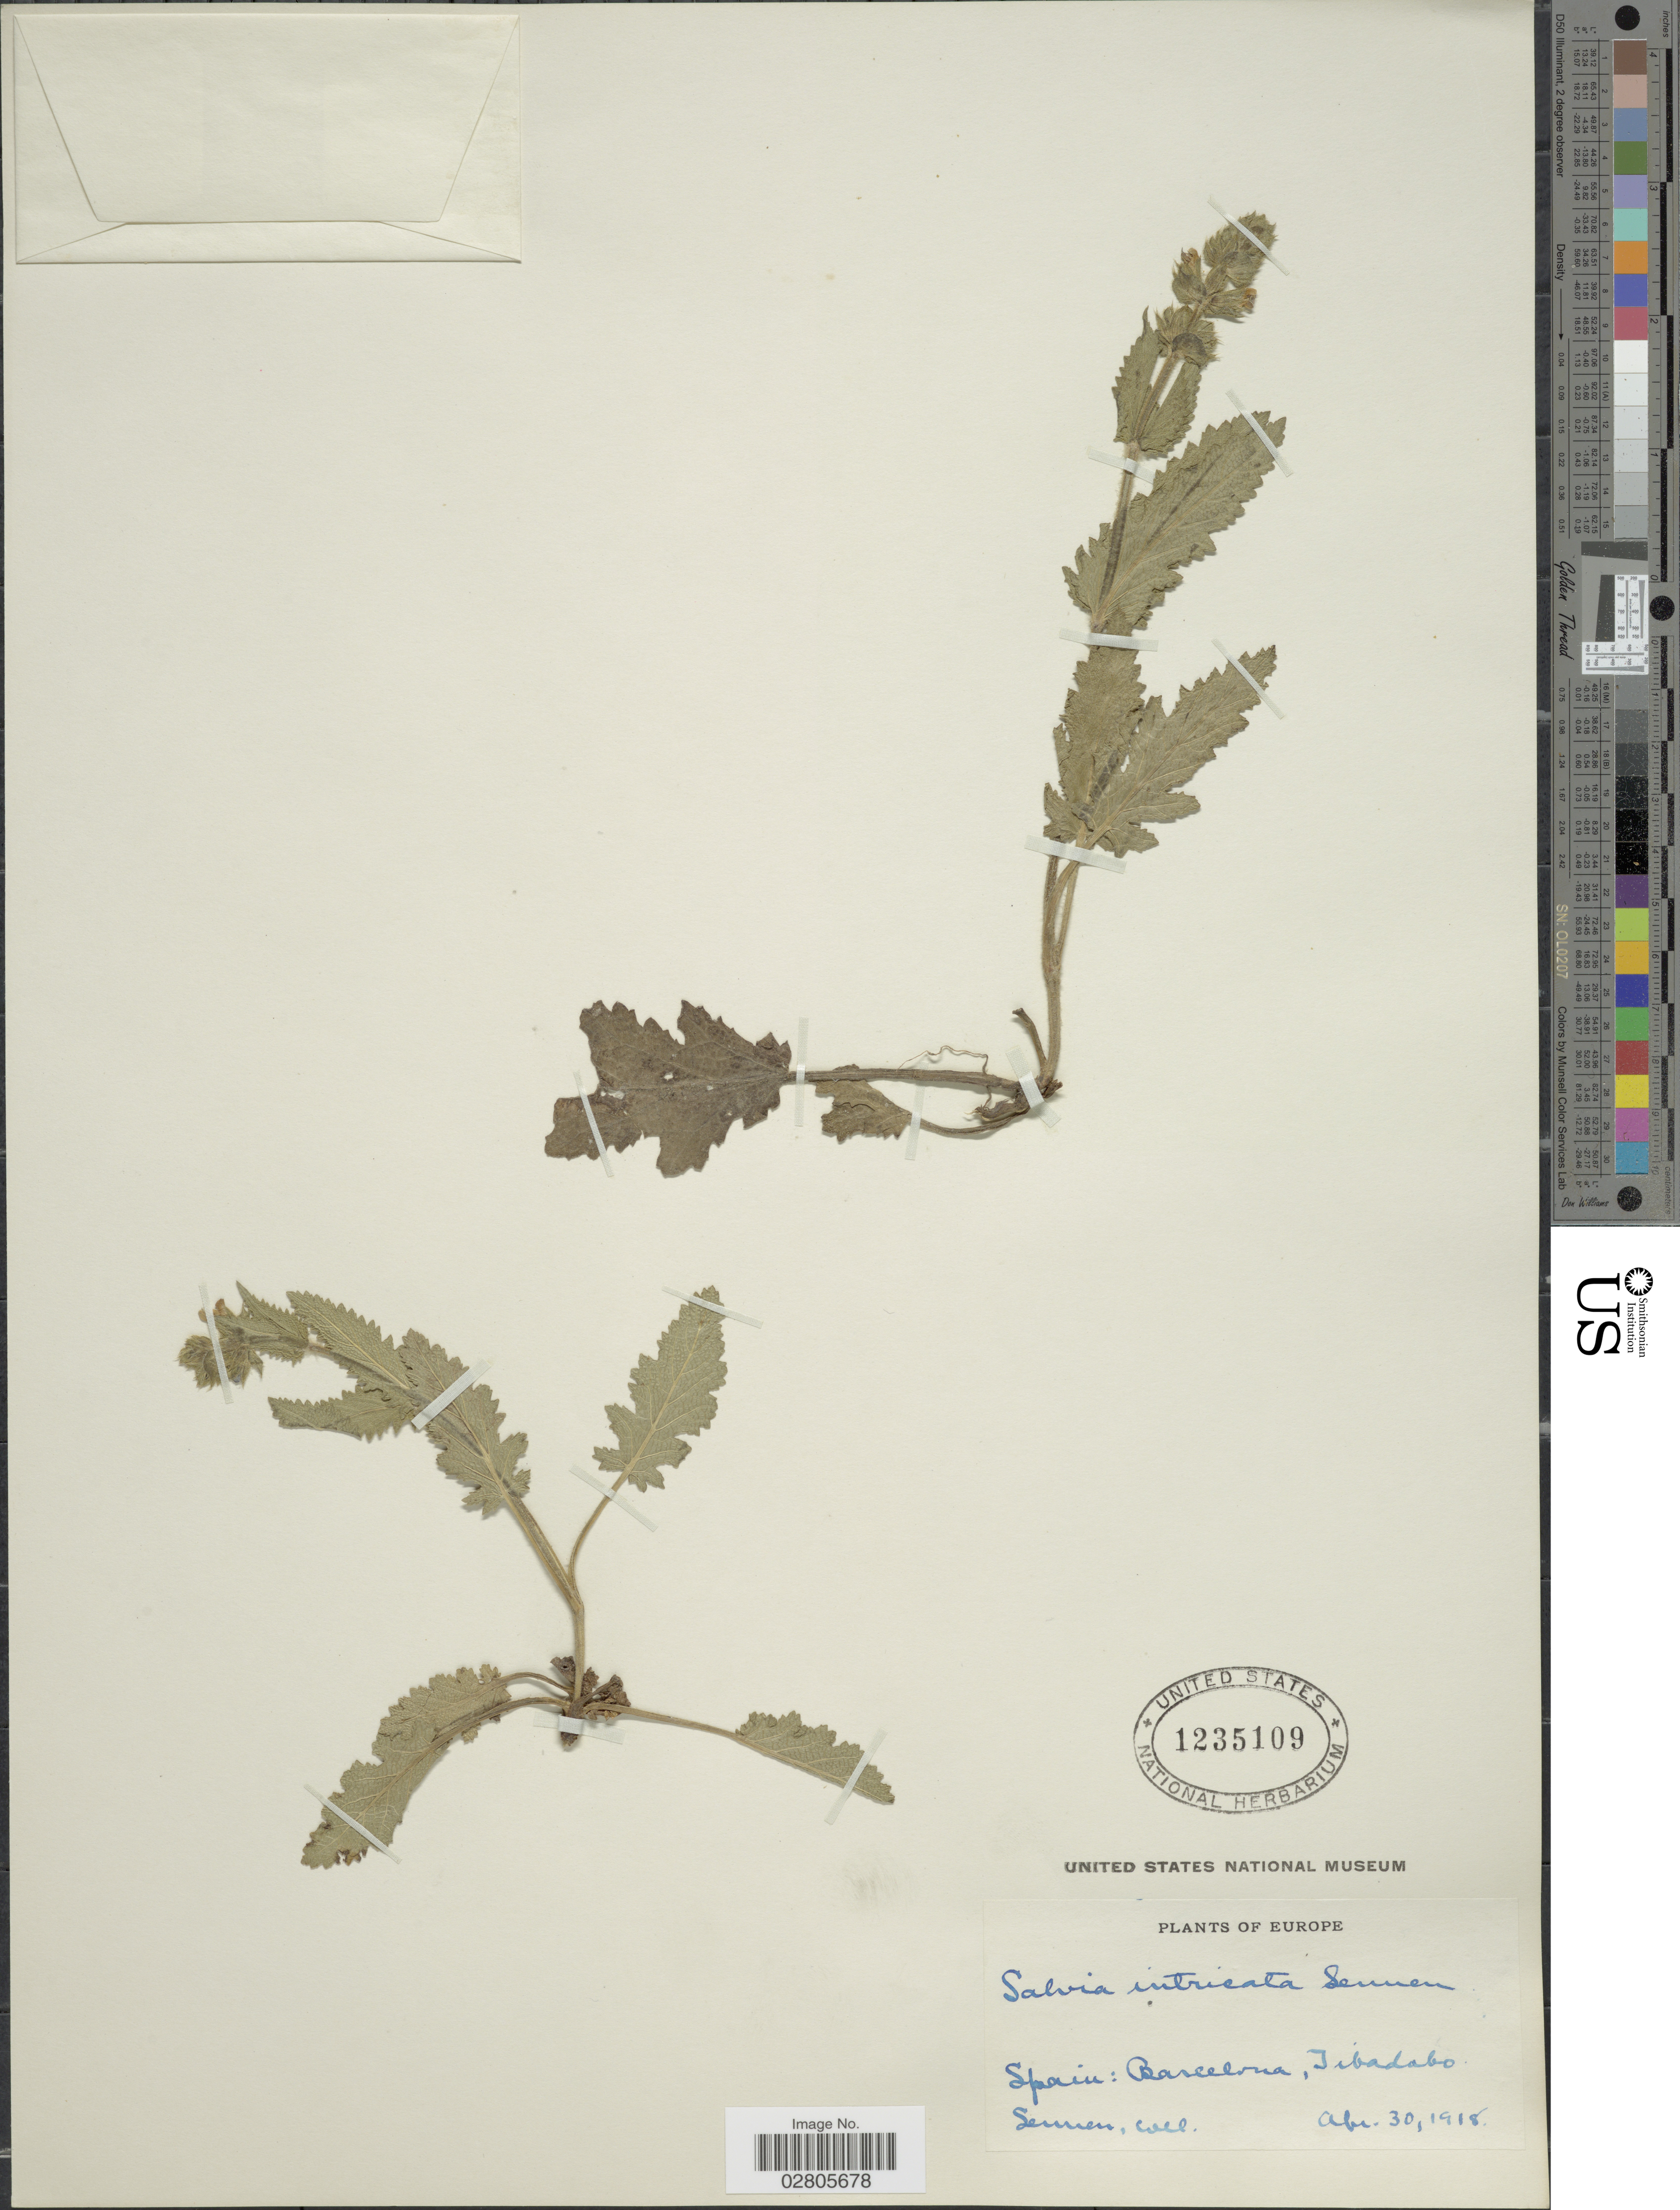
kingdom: Plantae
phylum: Tracheophyta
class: Magnoliopsida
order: Lamiales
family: Lamiaceae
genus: Salvia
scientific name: Salvia intricata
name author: Sennen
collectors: E. Sennen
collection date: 1918-04-30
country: Spain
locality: Europe. Barcelona, Tibidabo.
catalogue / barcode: US 1235109